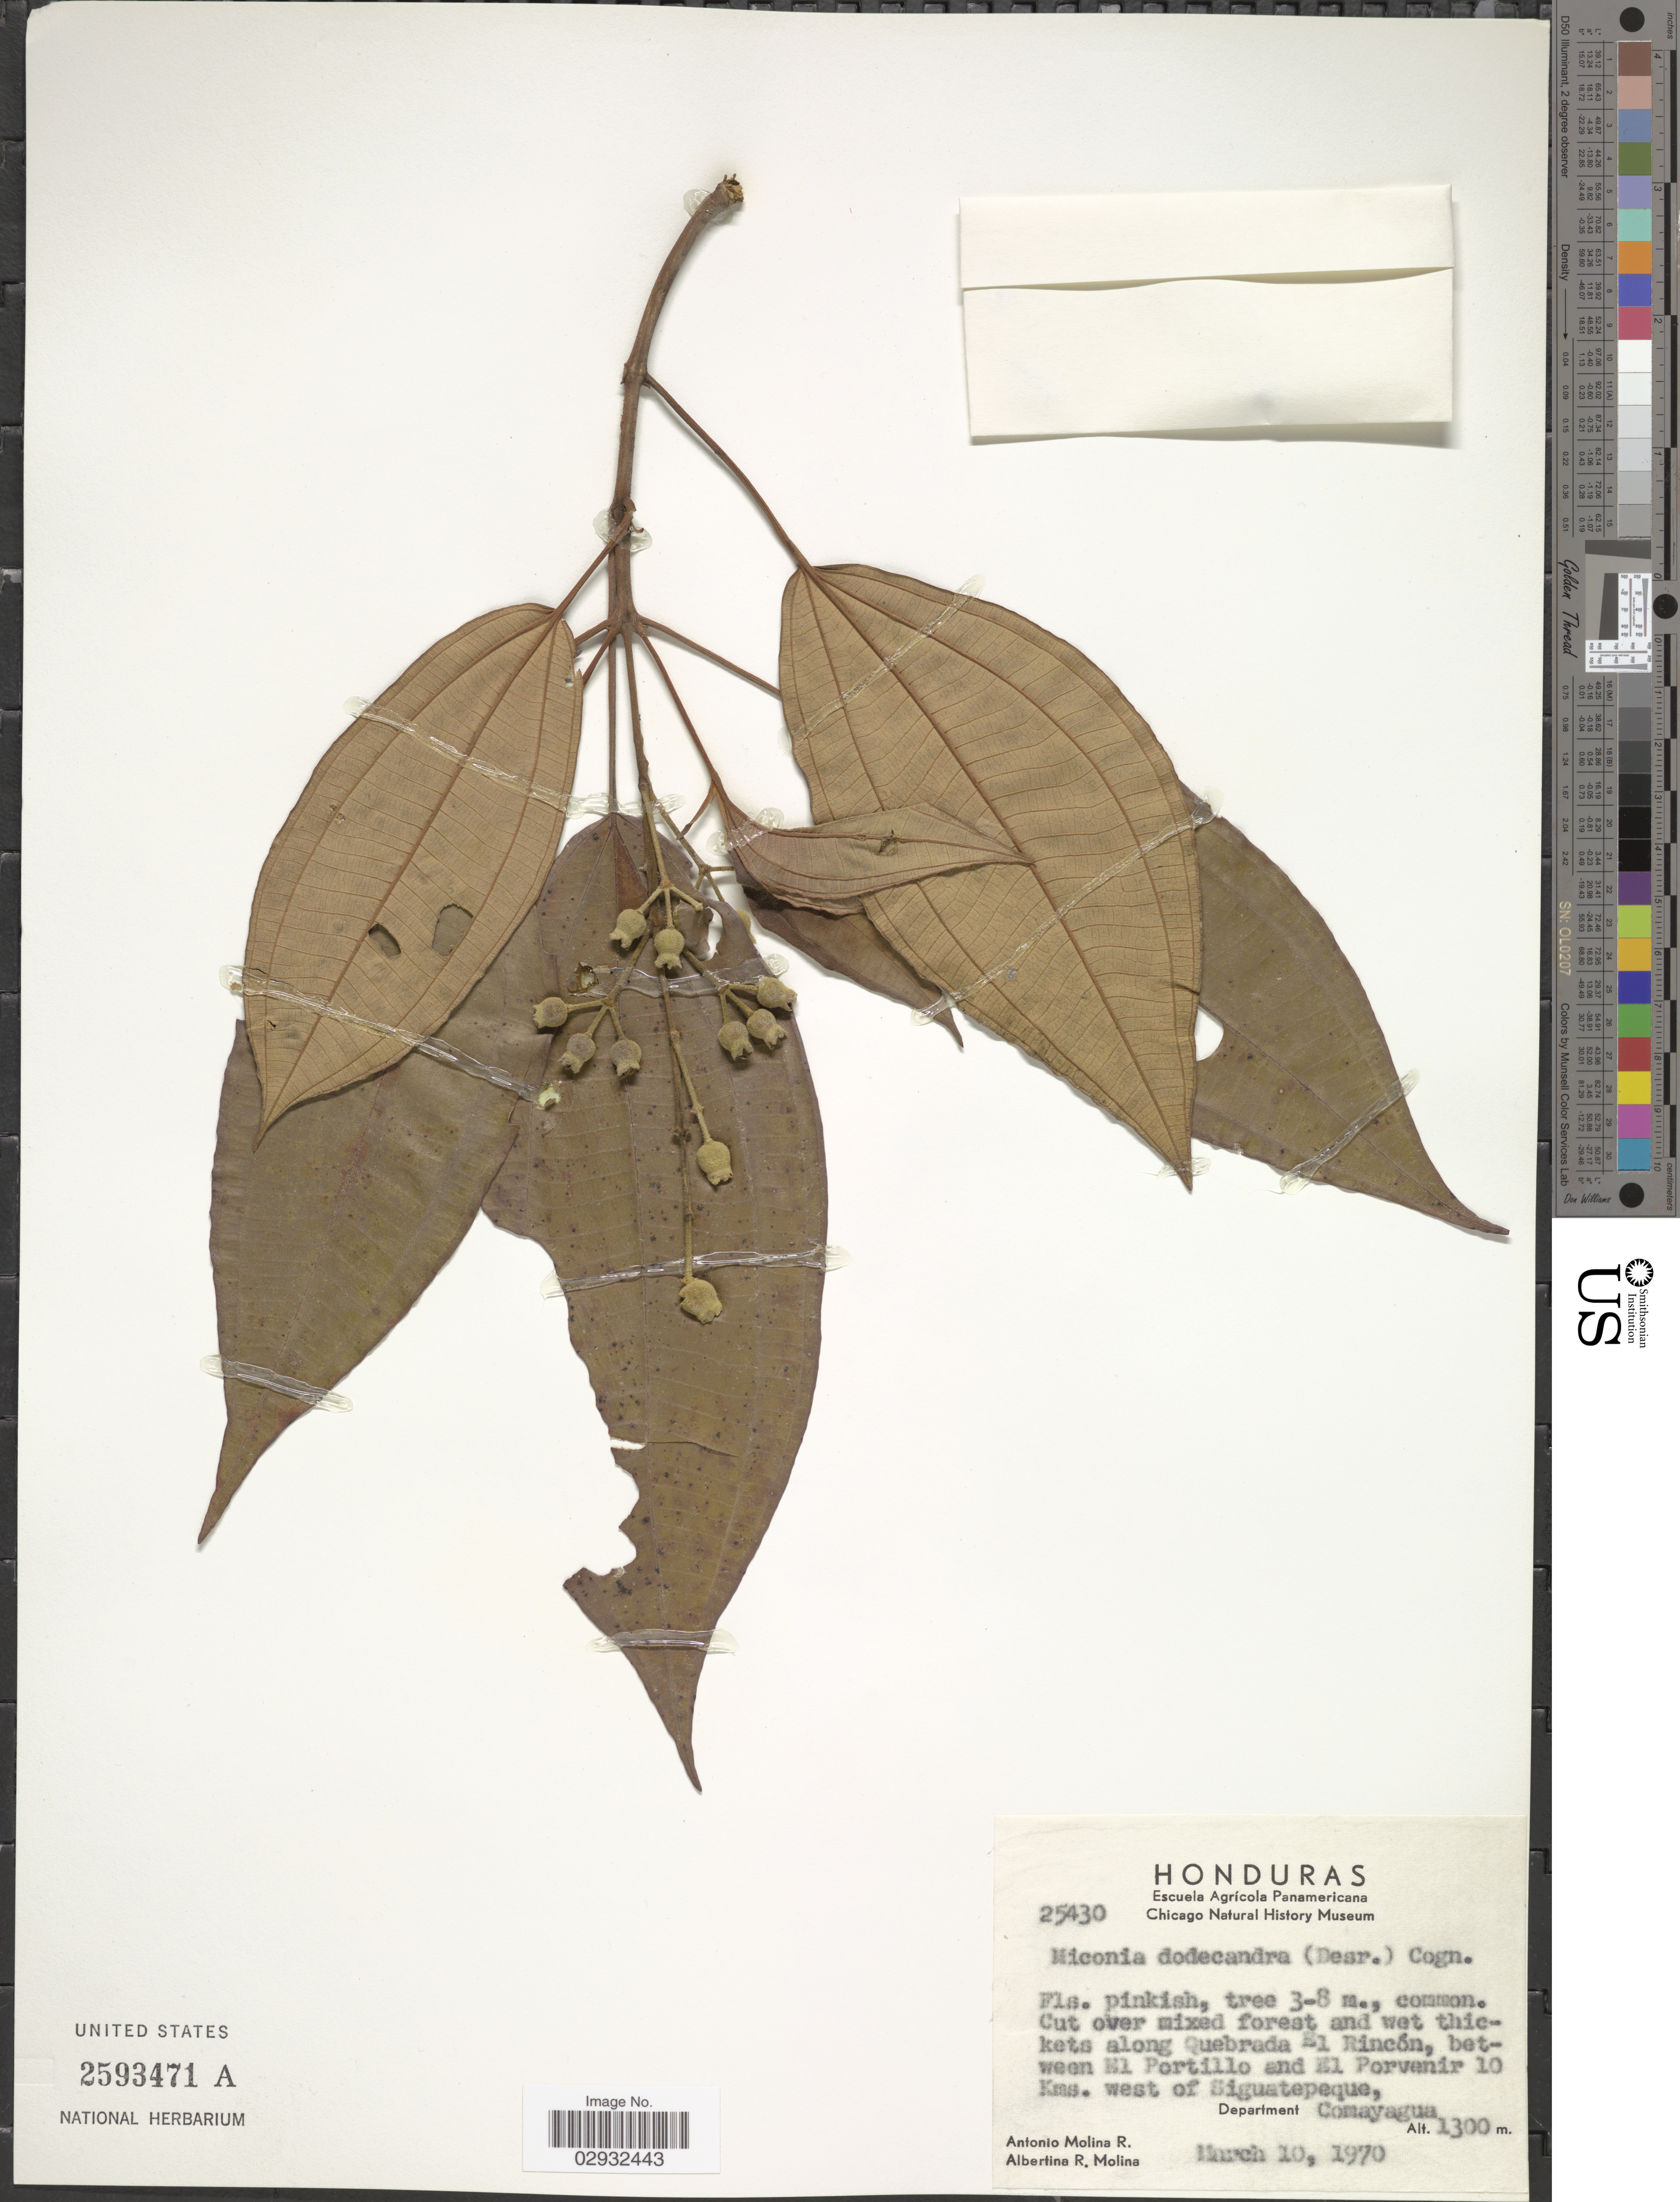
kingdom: Plantae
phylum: Tracheophyta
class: Magnoliopsida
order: Myrtales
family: Melastomataceae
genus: Miconia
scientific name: Miconia dodecandra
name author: Cogn.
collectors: A. Molina R. & A. R. Molina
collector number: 25430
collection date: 1970-03-10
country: Honduras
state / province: Comayagua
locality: Cut over mixed forest and wet thickets along Quebrada El Rincón, between El Portillo and El Porvenir 10 Kms. west of Siguatepeque, Department Comayagua.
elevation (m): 1300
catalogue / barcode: US 2593471A